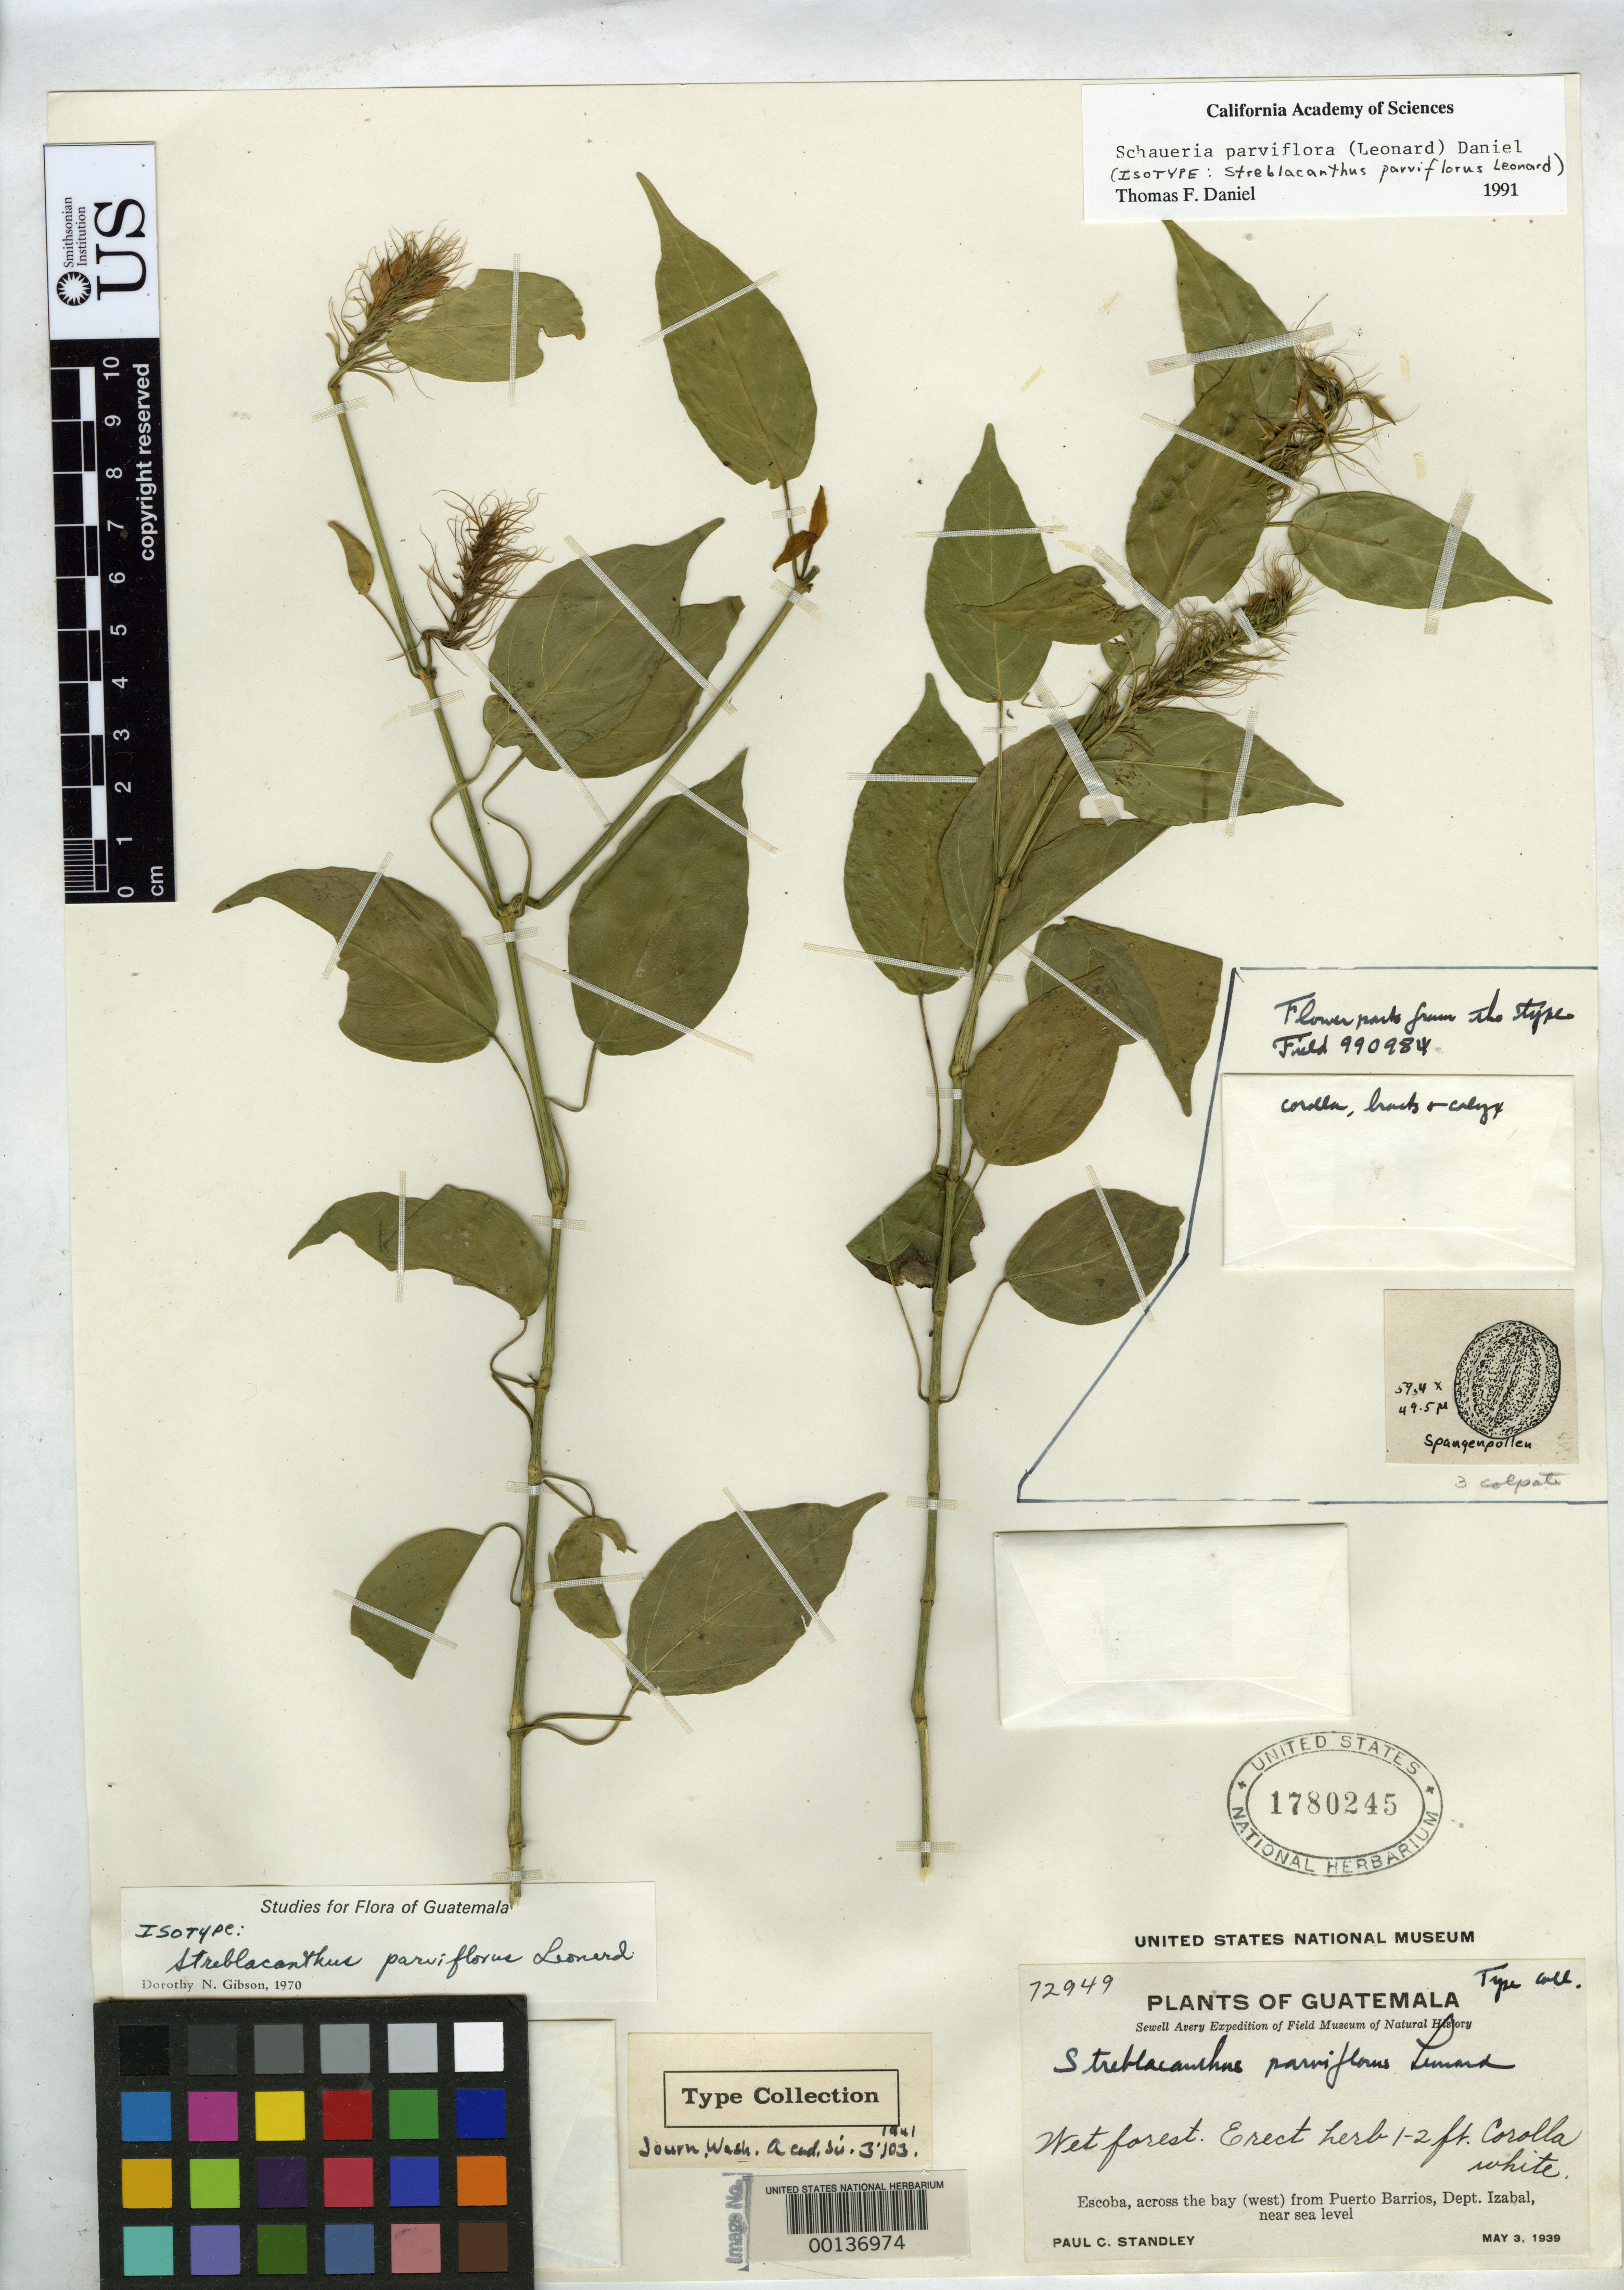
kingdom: Plantae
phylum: Tracheophyta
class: Magnoliopsida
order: Lamiales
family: Acanthaceae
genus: Streblacanthus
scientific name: Streblacanthus parviflorus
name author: Leonard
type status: Isotype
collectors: P. C. Standley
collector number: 72949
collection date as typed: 03 May 1939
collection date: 1939-05-03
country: Guatemala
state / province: Izabal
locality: Escoba, across bay W from Puerto Barrios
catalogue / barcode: US 1780245